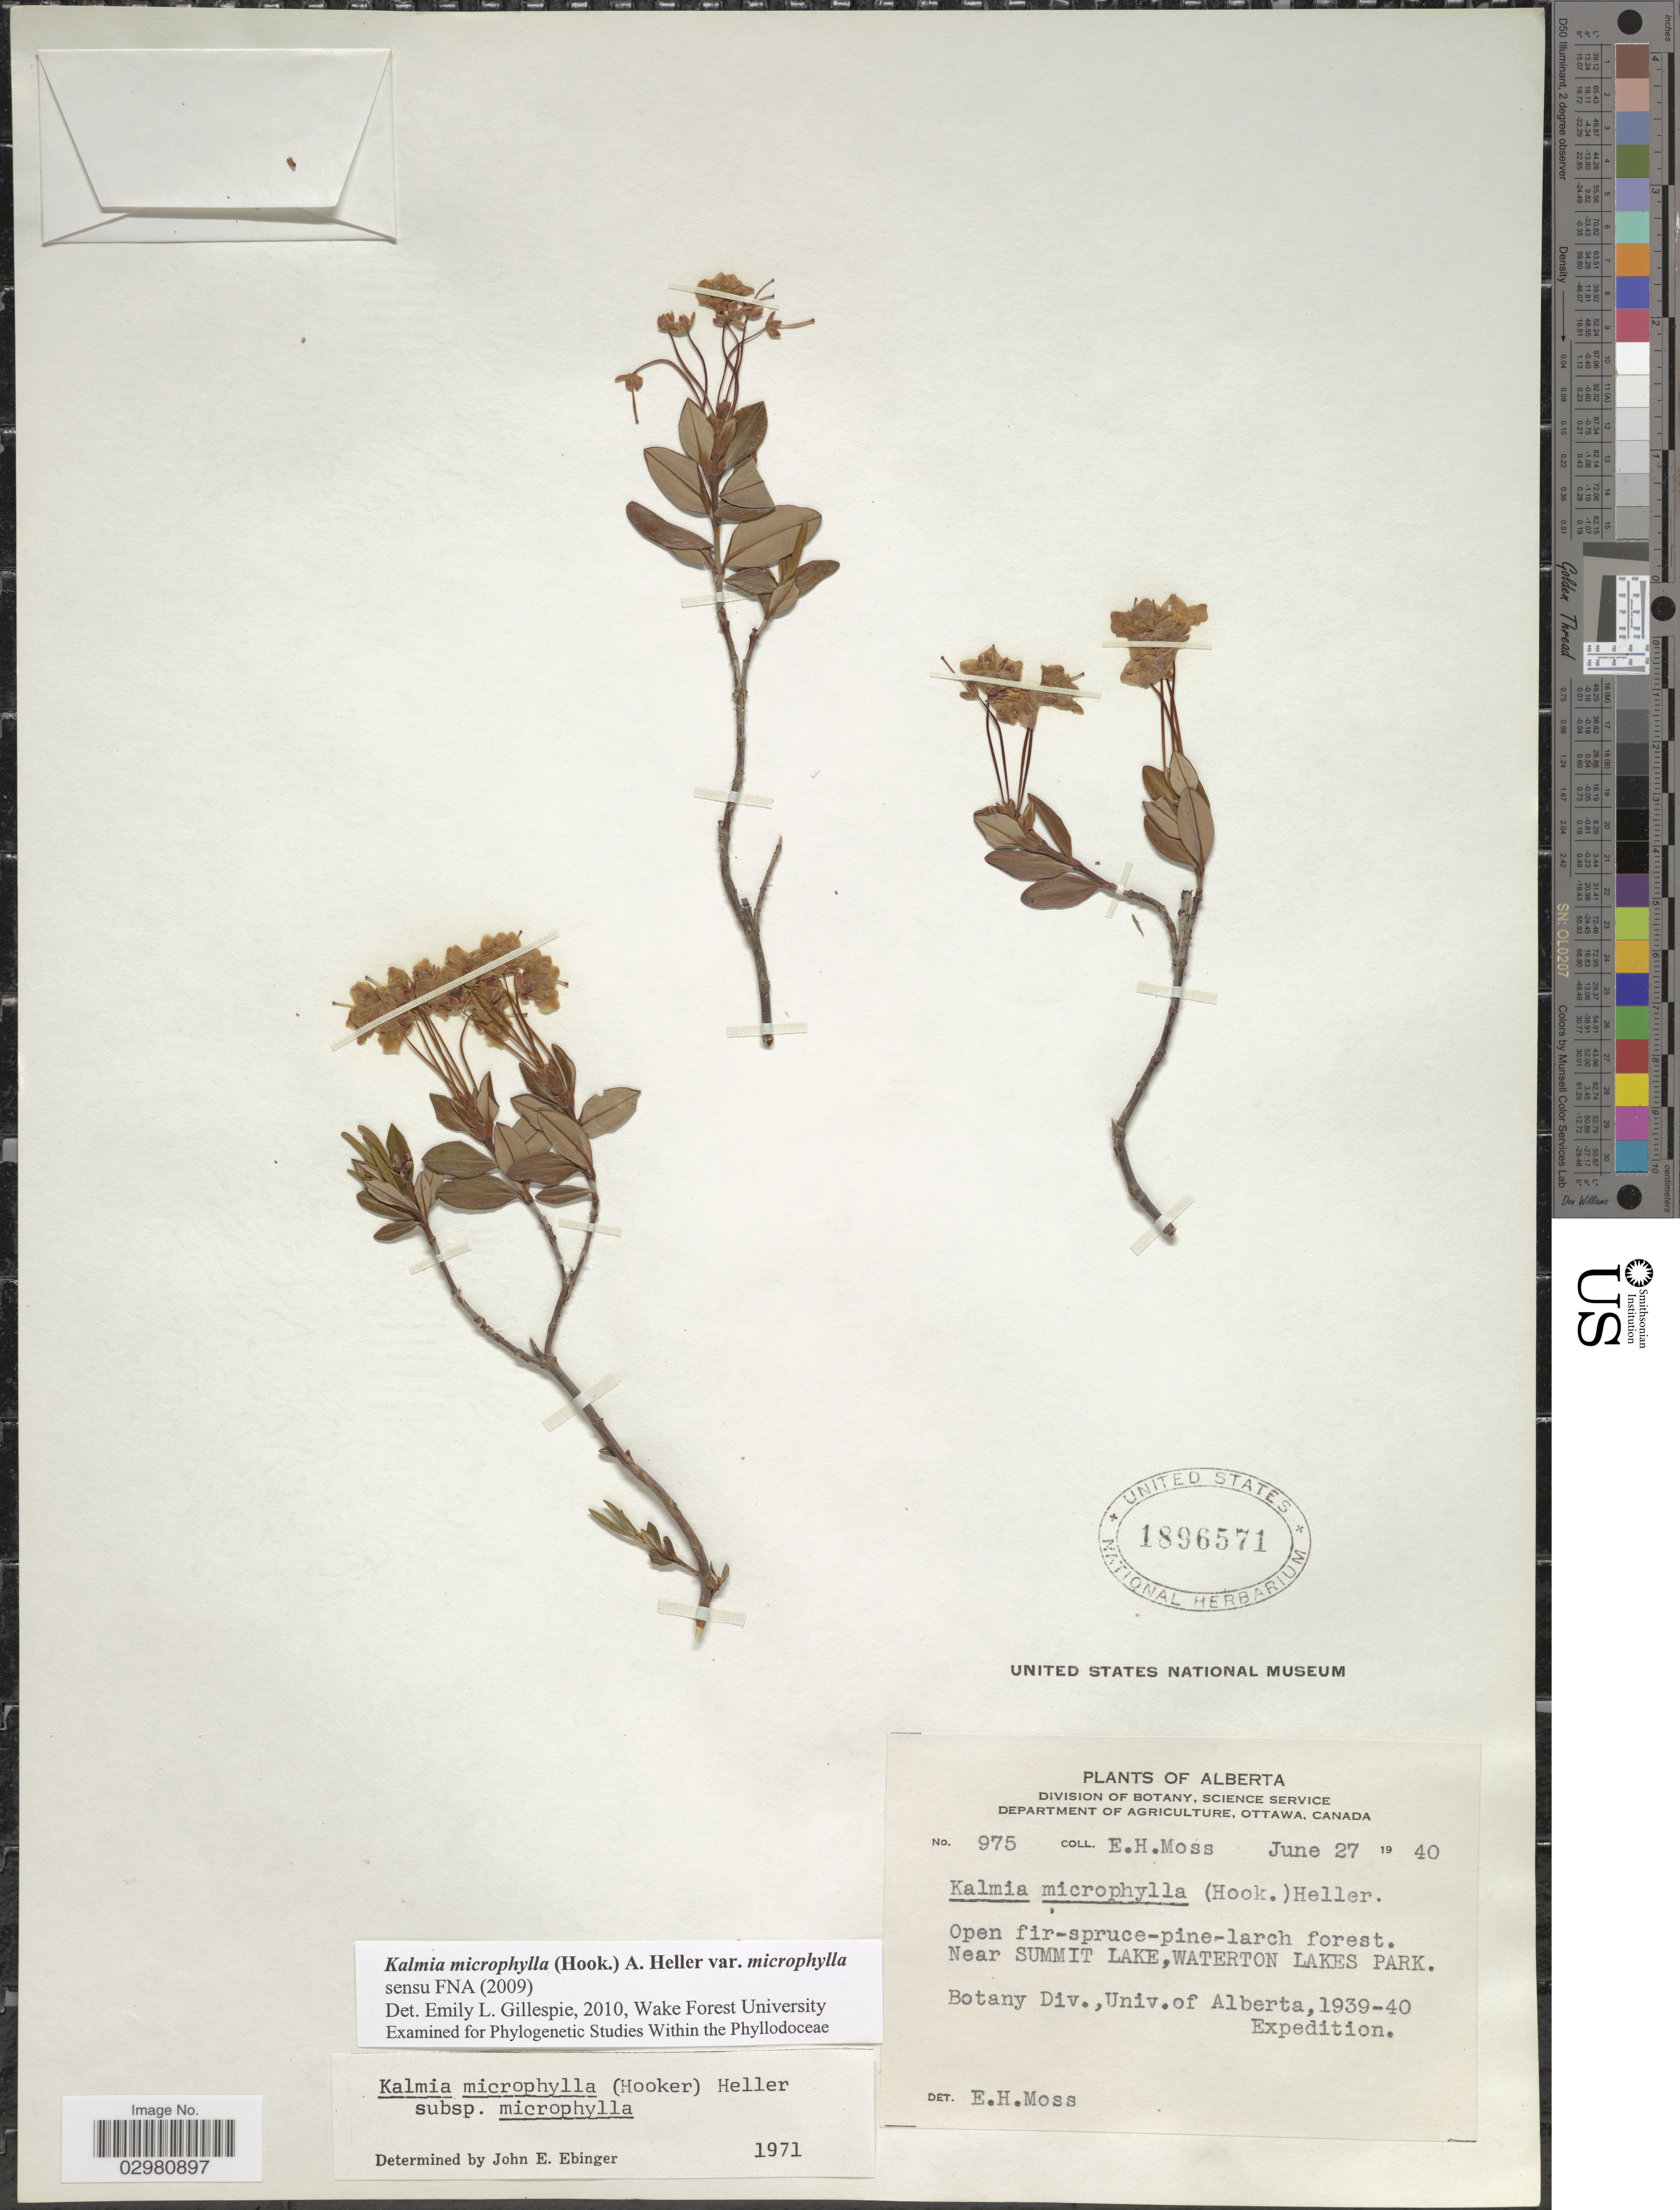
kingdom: Plantae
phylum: Tracheophyta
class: Magnoliopsida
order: Ericales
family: Ericaceae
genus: Kalmia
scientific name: Kalmia microphylla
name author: (Hook.) A. Heller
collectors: E. Moss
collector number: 975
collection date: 1940-06-27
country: Canada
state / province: Alberta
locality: Near Summit Lake, Waterton Lakes Park. Botany Div., Univ. of Alberta.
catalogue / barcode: US 1896571